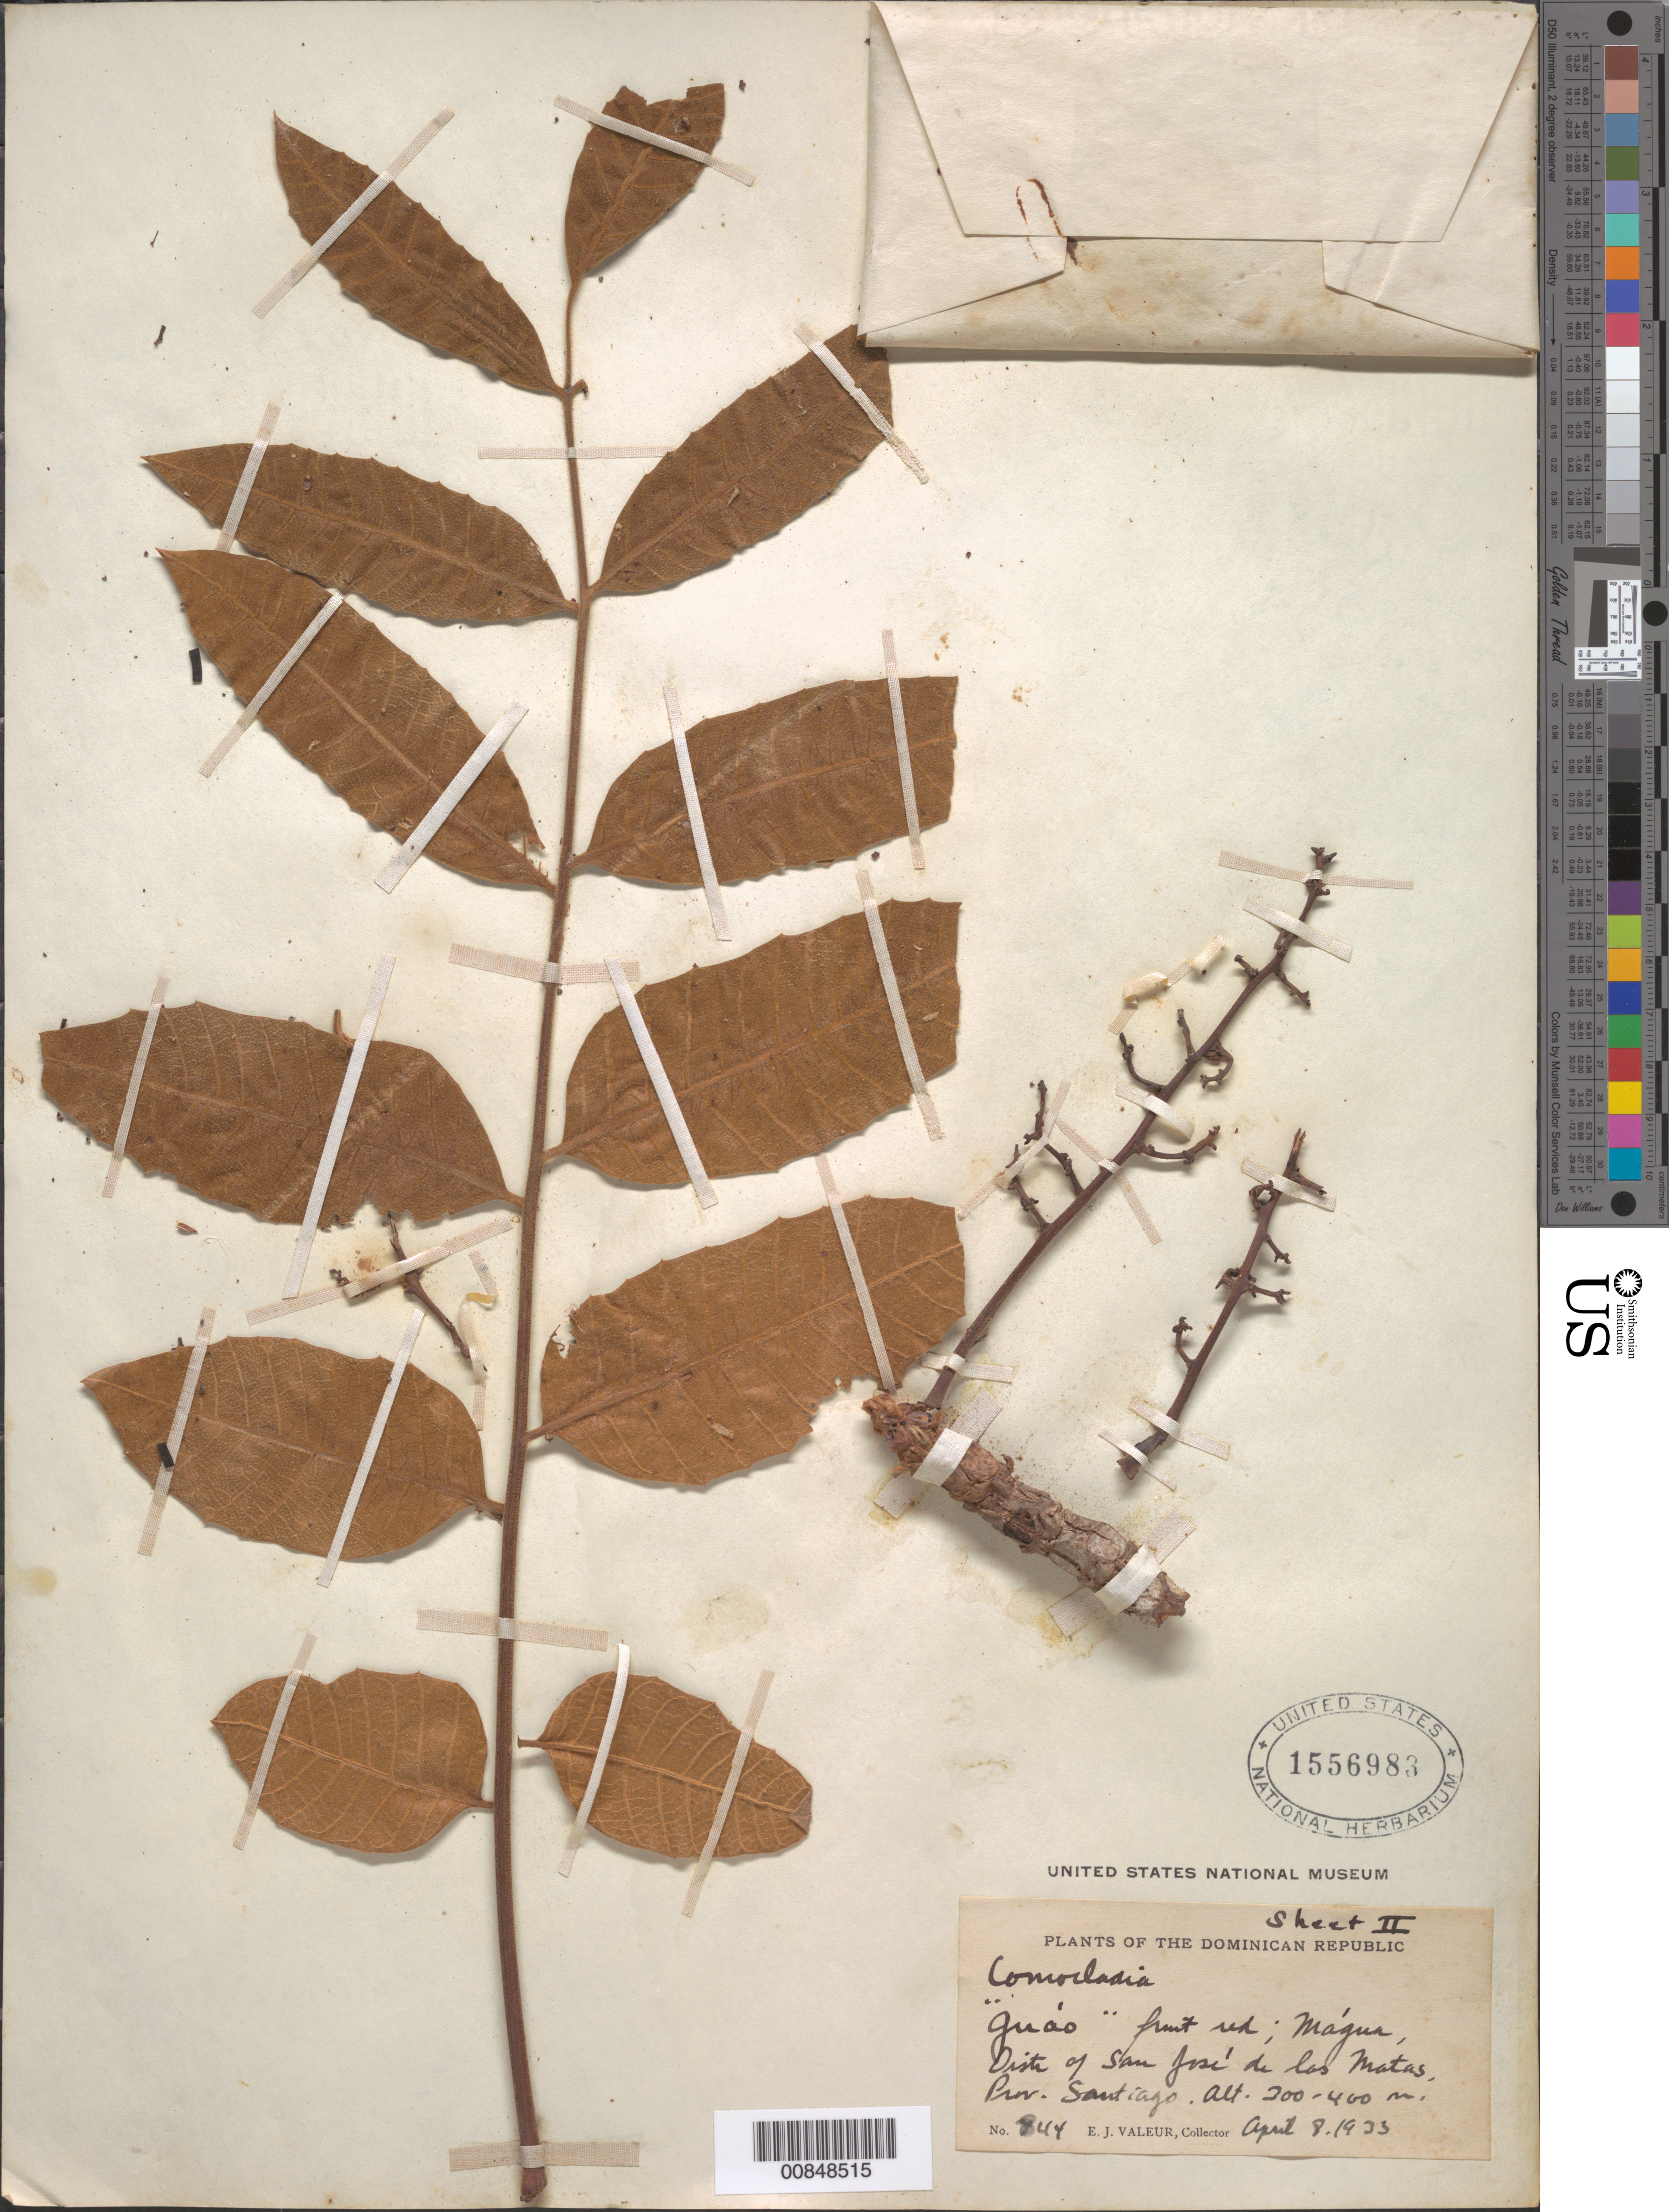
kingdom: Plantae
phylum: Tracheophyta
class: Magnoliopsida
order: Sapindales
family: Anacardiaceae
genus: Comocladia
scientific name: Comocladia sp.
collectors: E. Valeur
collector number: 844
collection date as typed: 08 Apr 1933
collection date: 1933-04-08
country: Dominican Republic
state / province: Santiago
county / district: San José de las Matas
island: Hispaniola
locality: Mágua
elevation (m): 300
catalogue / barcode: US 1556983